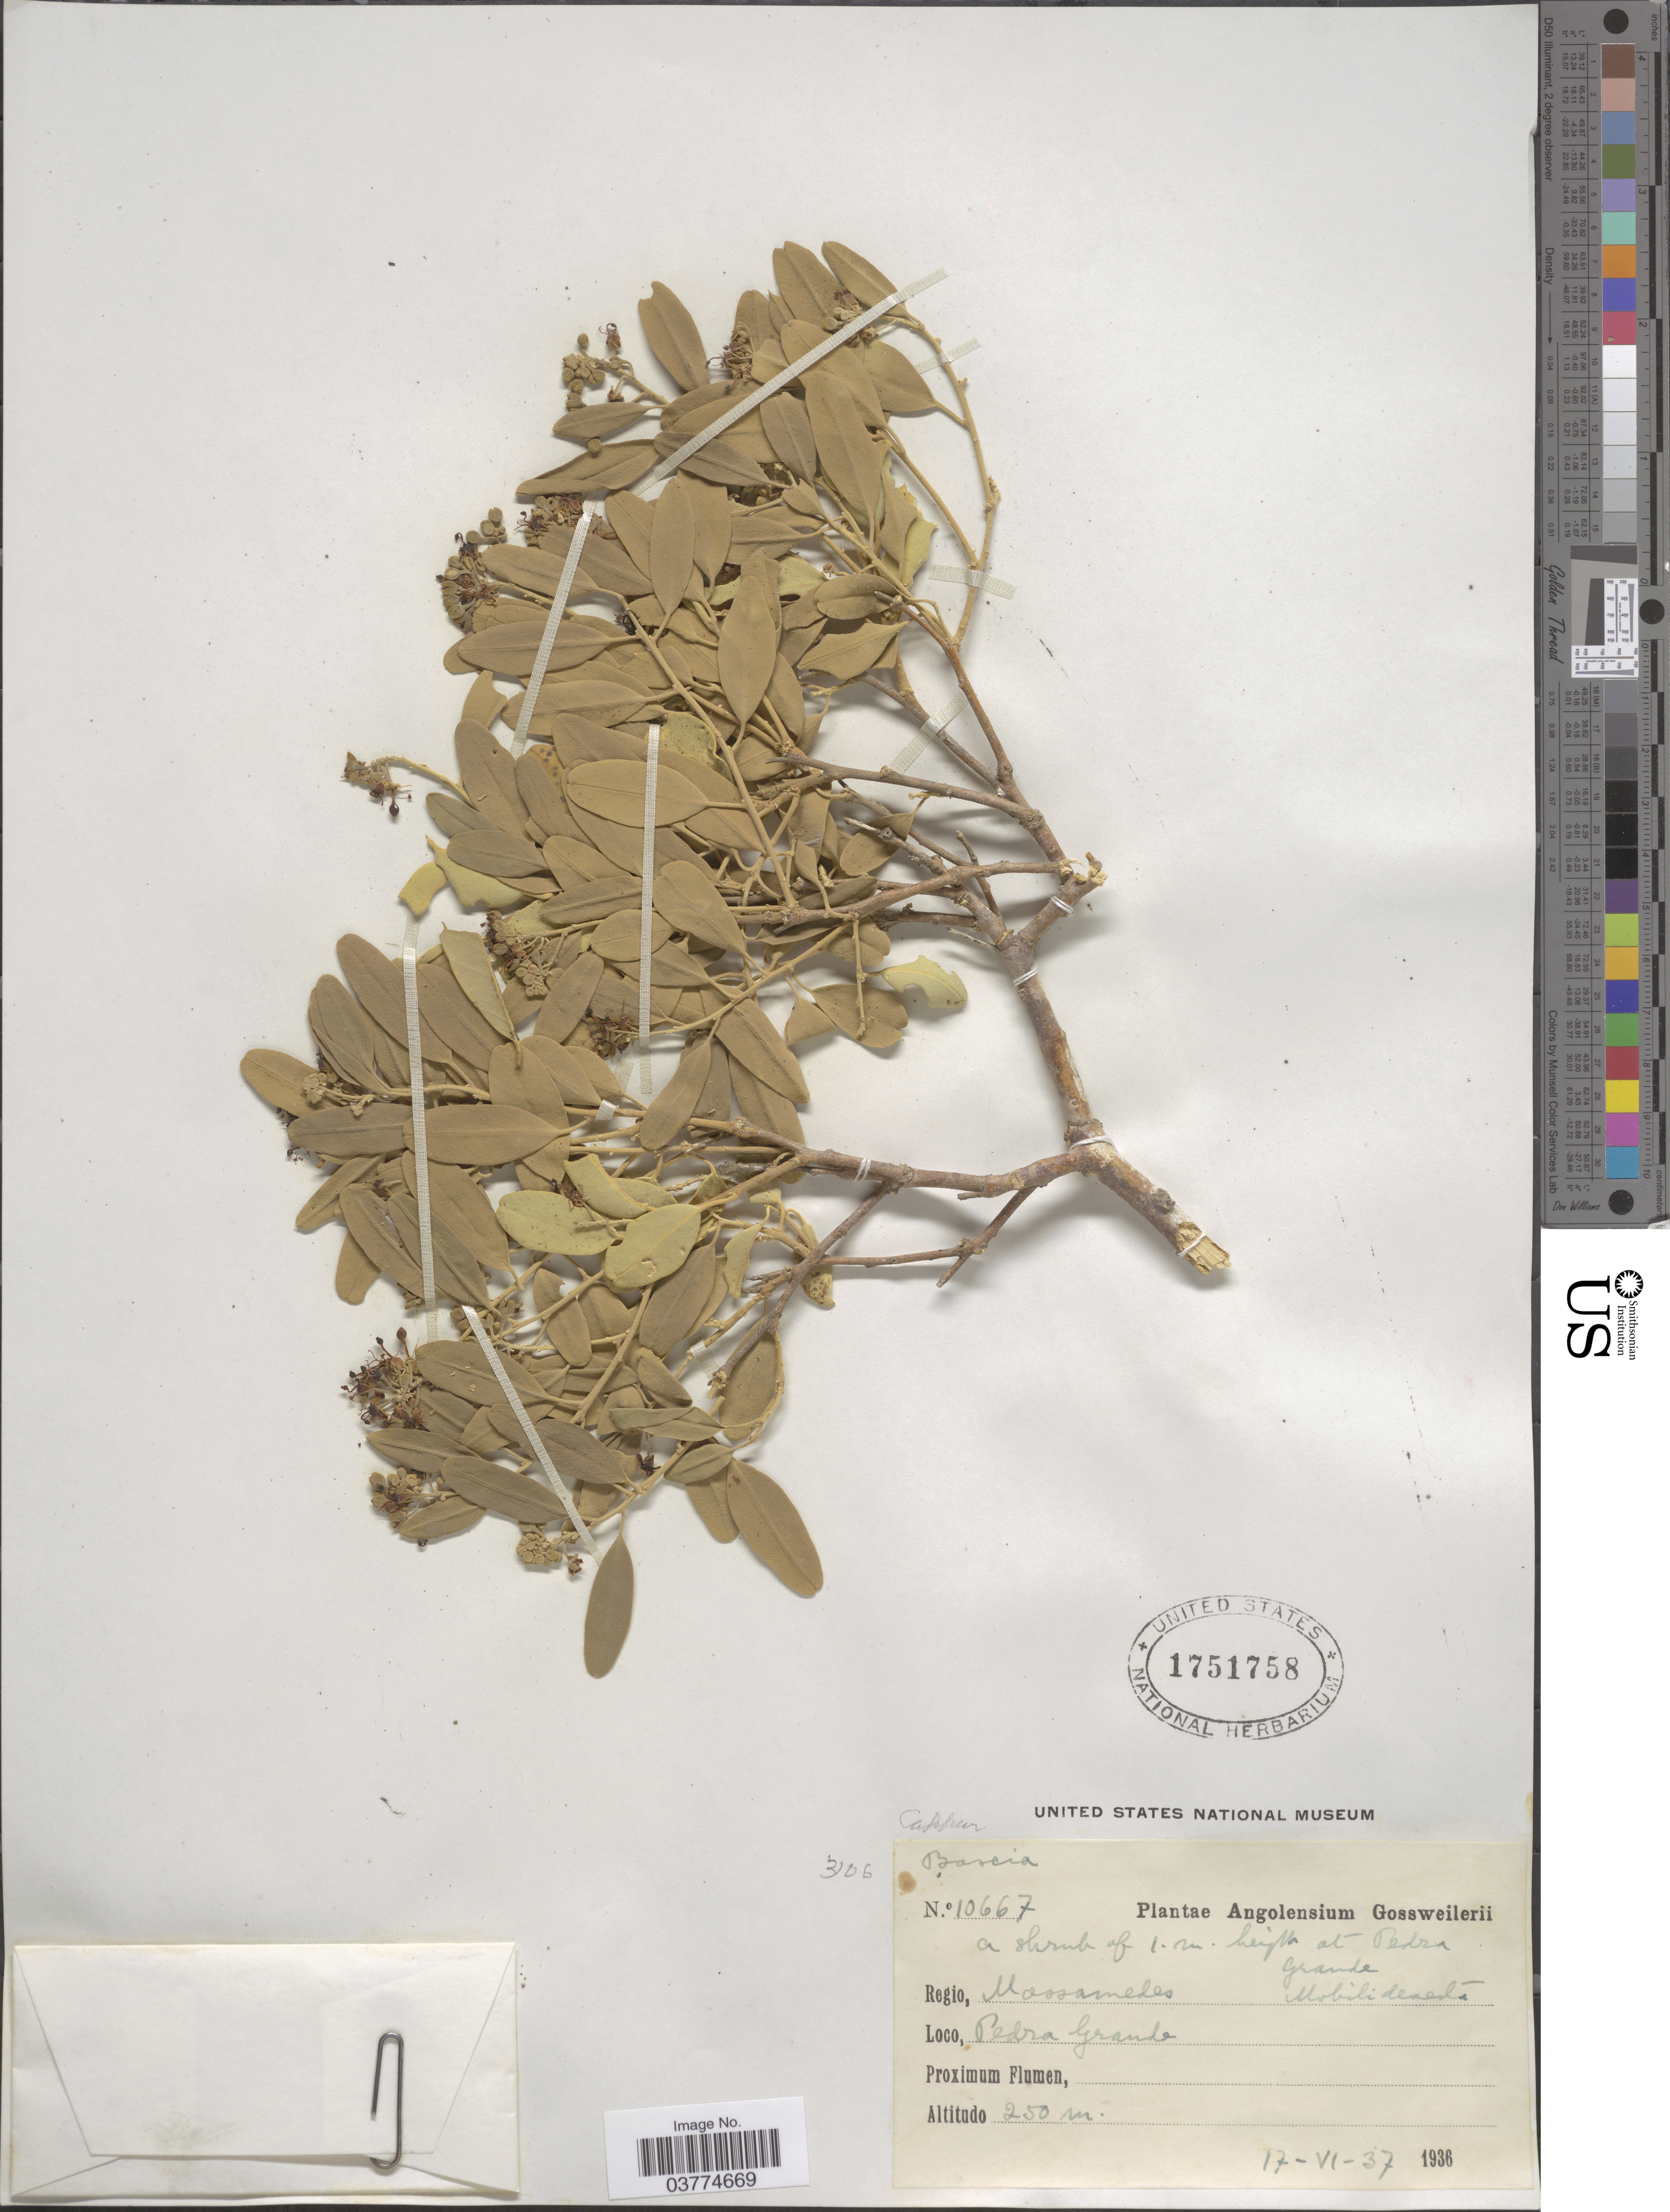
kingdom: Plantae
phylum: Tracheophyta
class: Magnoliopsida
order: Brassicales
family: Capparaceae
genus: Boscia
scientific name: Boscia sp.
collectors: -. Gossweiler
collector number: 10667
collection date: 1937-06-17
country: Angola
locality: Regio, Mossamedes. Pedra Grande.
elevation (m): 250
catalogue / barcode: US 1751758